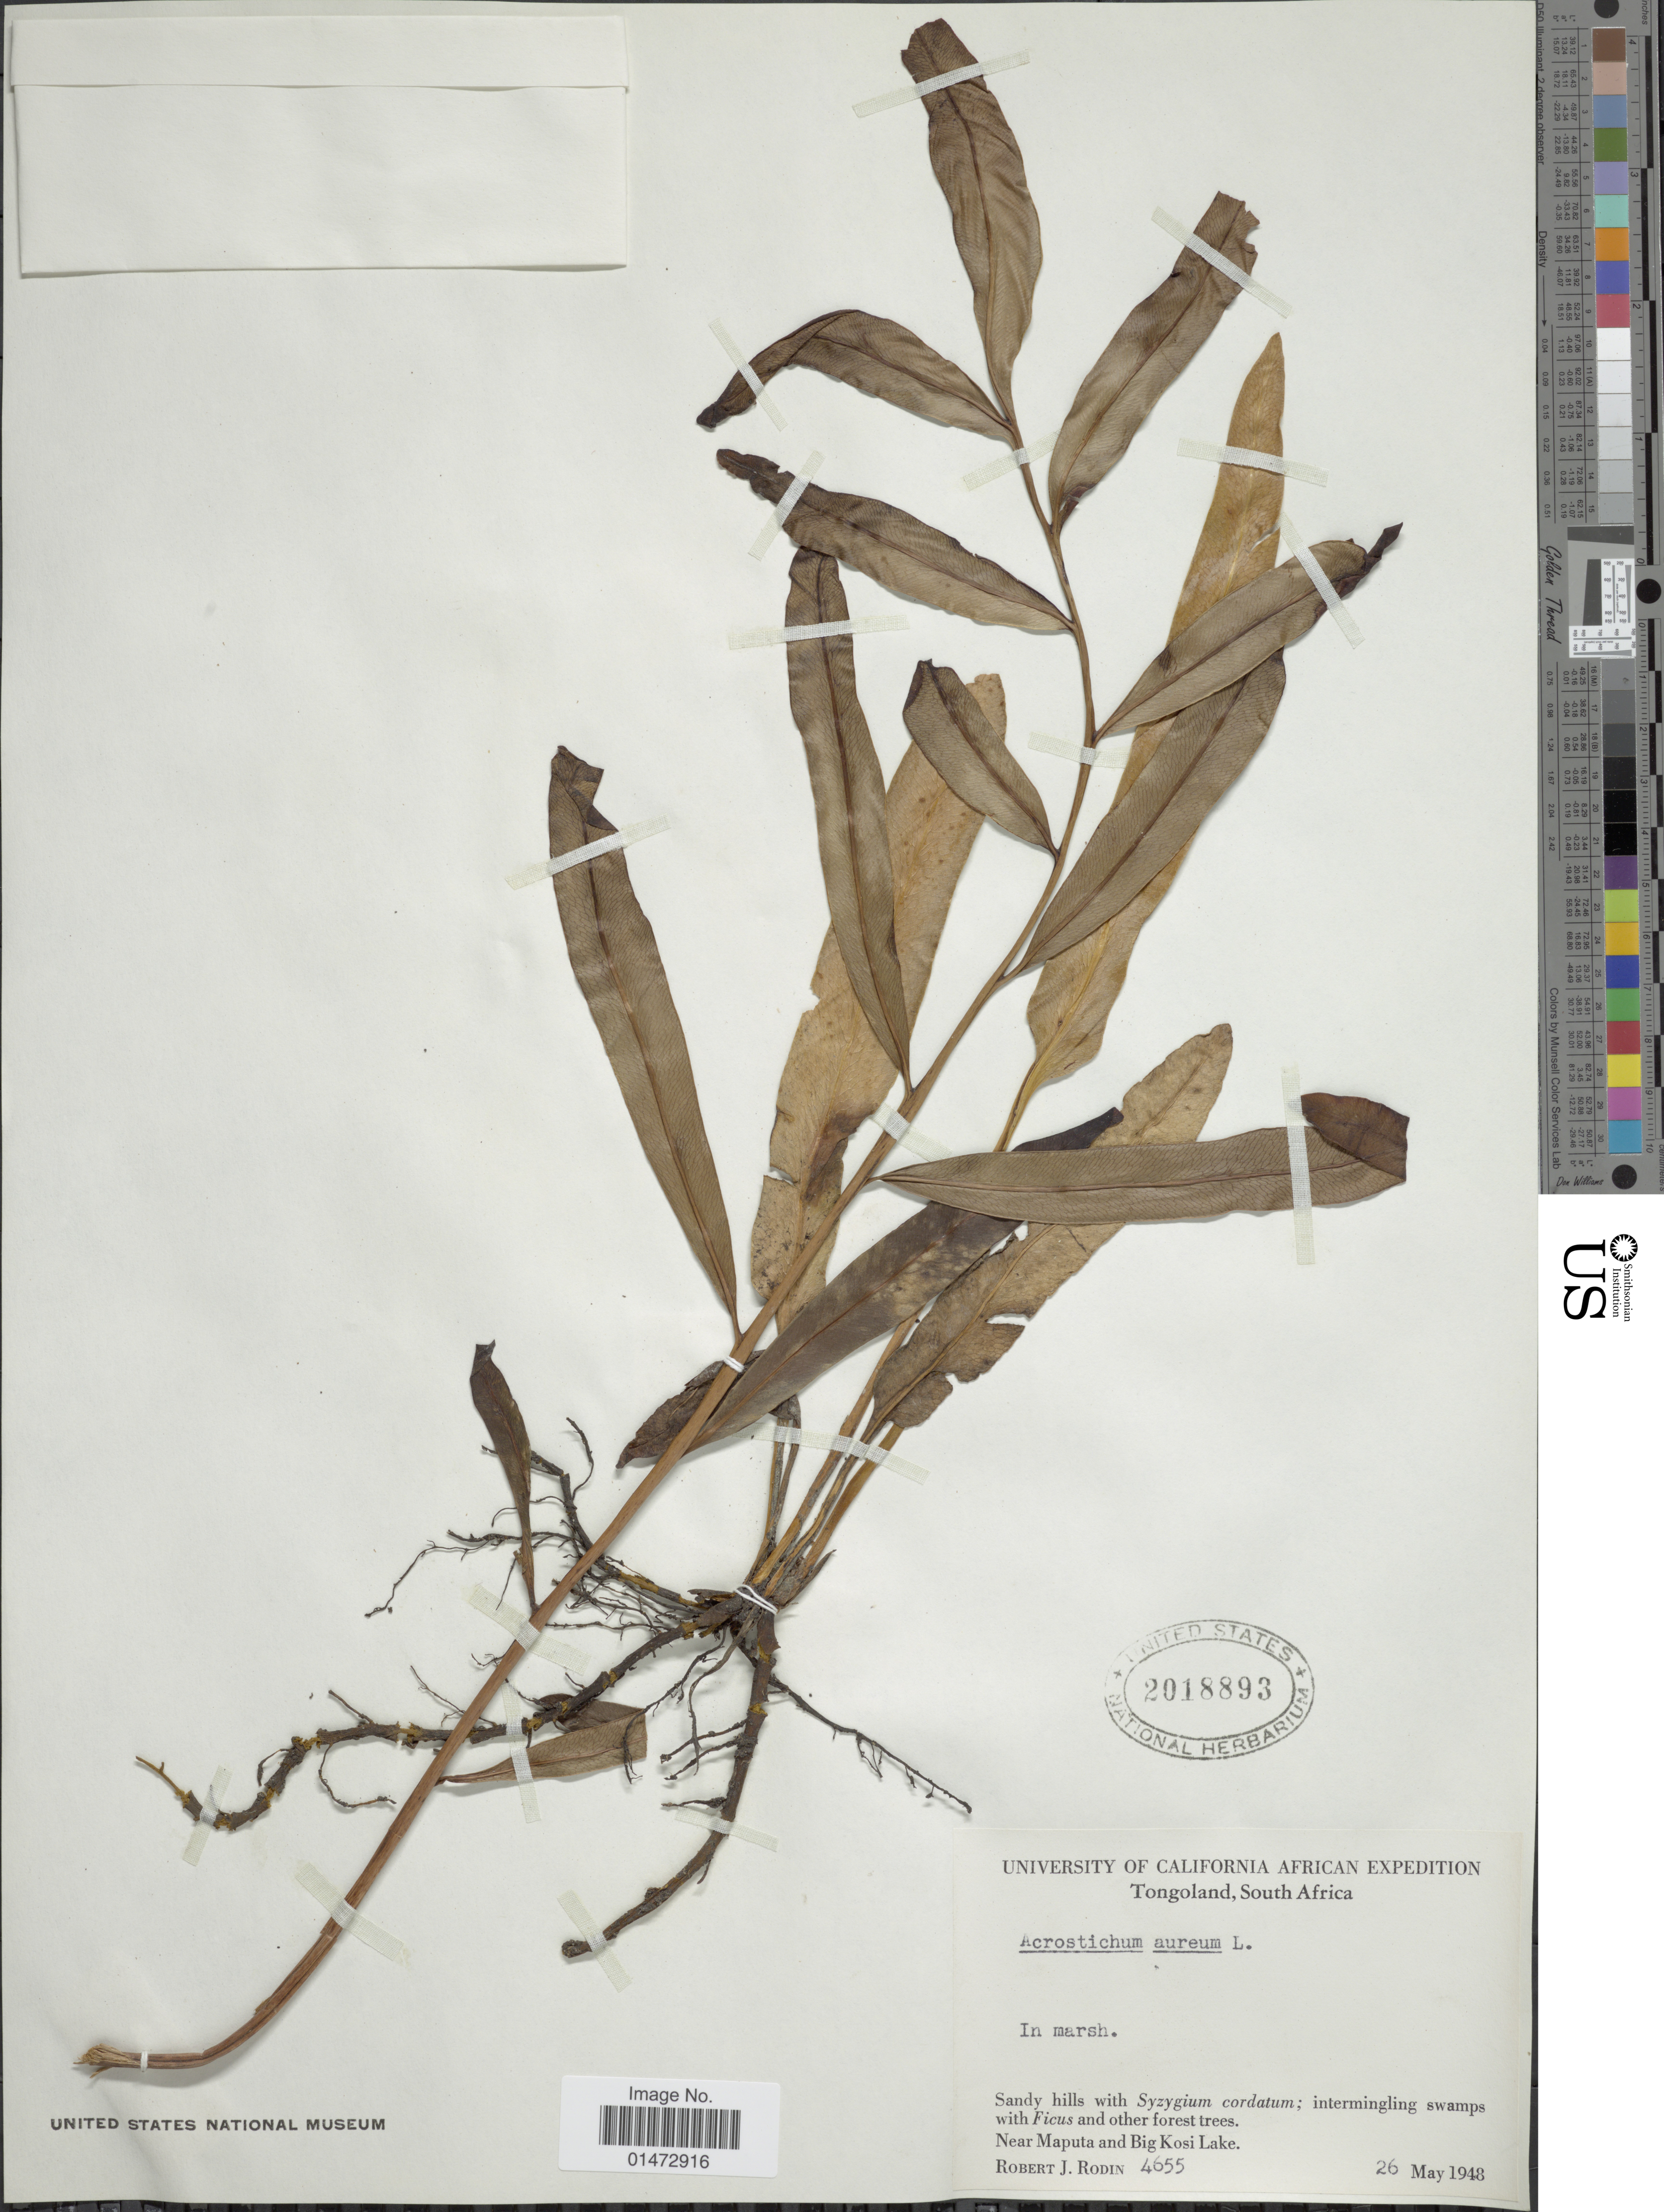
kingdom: Plantae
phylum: Tracheophyta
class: Polypodiopsida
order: Polypodiales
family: Pteridaceae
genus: Acrostichum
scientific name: Acrostichum aureum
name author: L.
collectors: R. J. Rodin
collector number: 4655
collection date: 1948-05-26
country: South Africa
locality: Tongoland. Near Maputa and Big Kosi Lake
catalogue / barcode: US 2018893